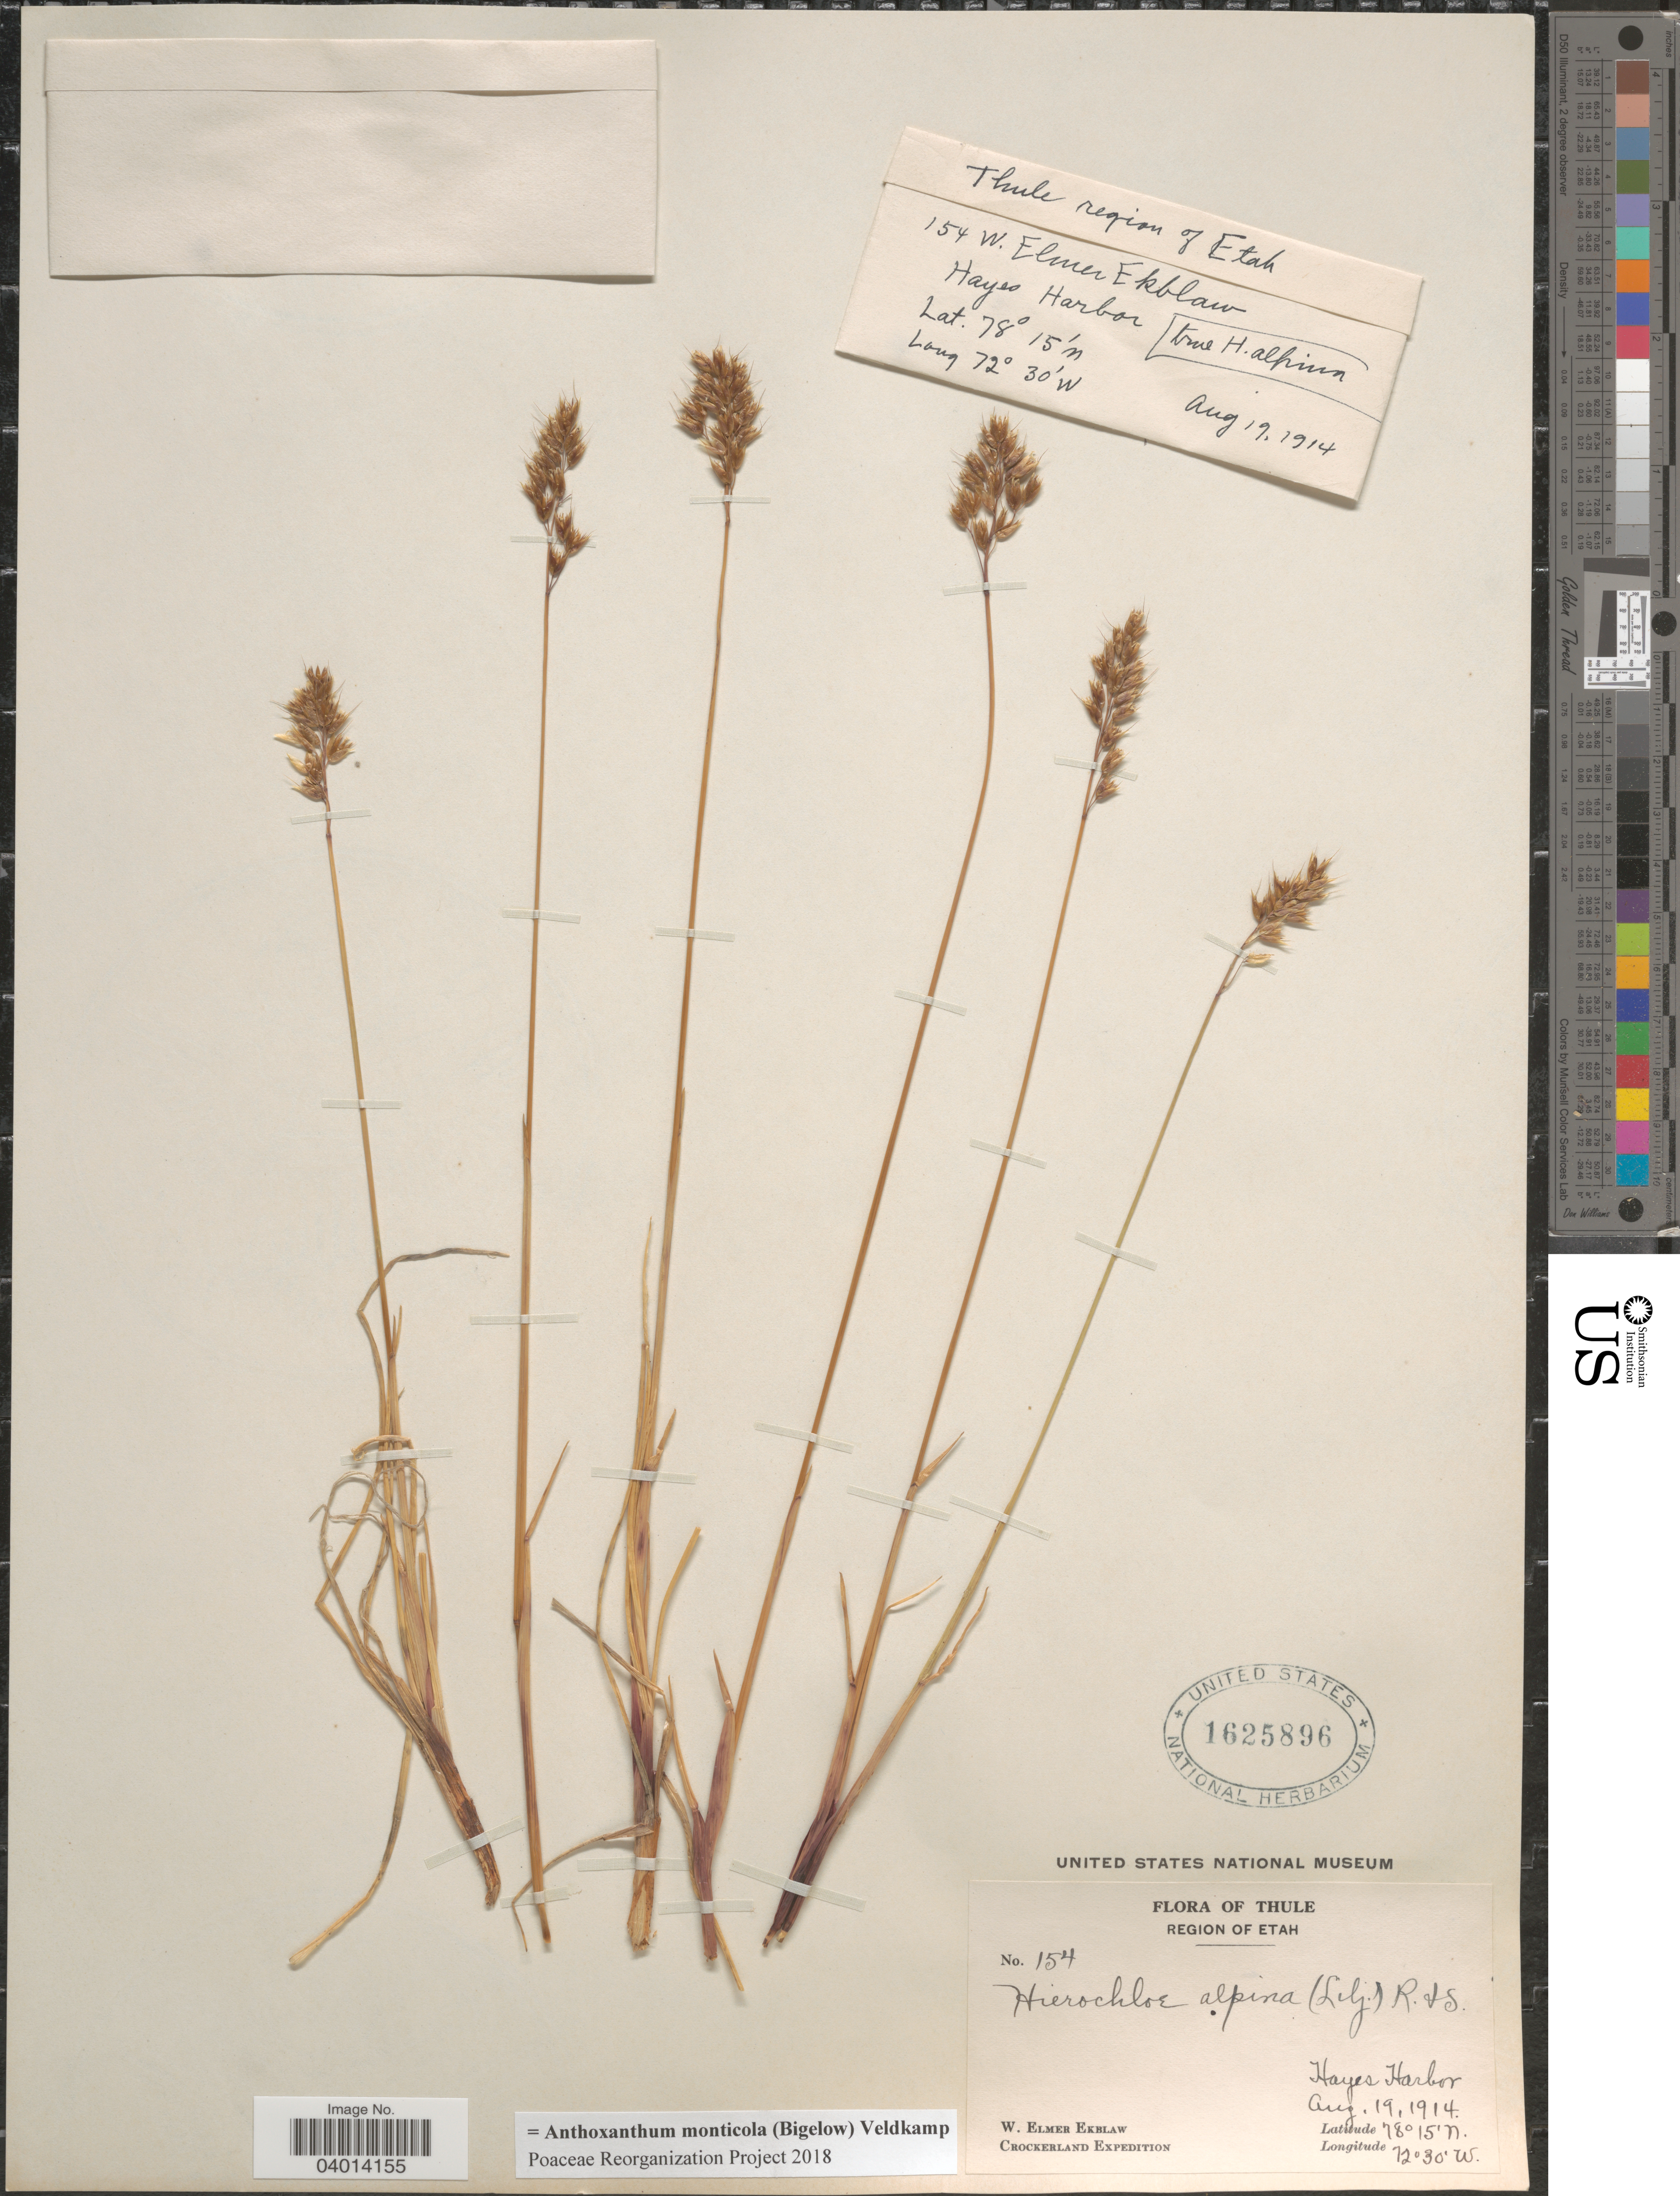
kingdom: Plantae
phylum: Tracheophyta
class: Liliopsida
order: Poales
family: Poaceae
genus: Anthoxanthum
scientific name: Anthoxanthum monticola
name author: (Bigelow) Veldkamp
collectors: W. Ekblaw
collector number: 154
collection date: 1914-08-19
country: Greenland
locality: Thule. Region of Etah. Hayes Harbor.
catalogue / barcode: US 1625896